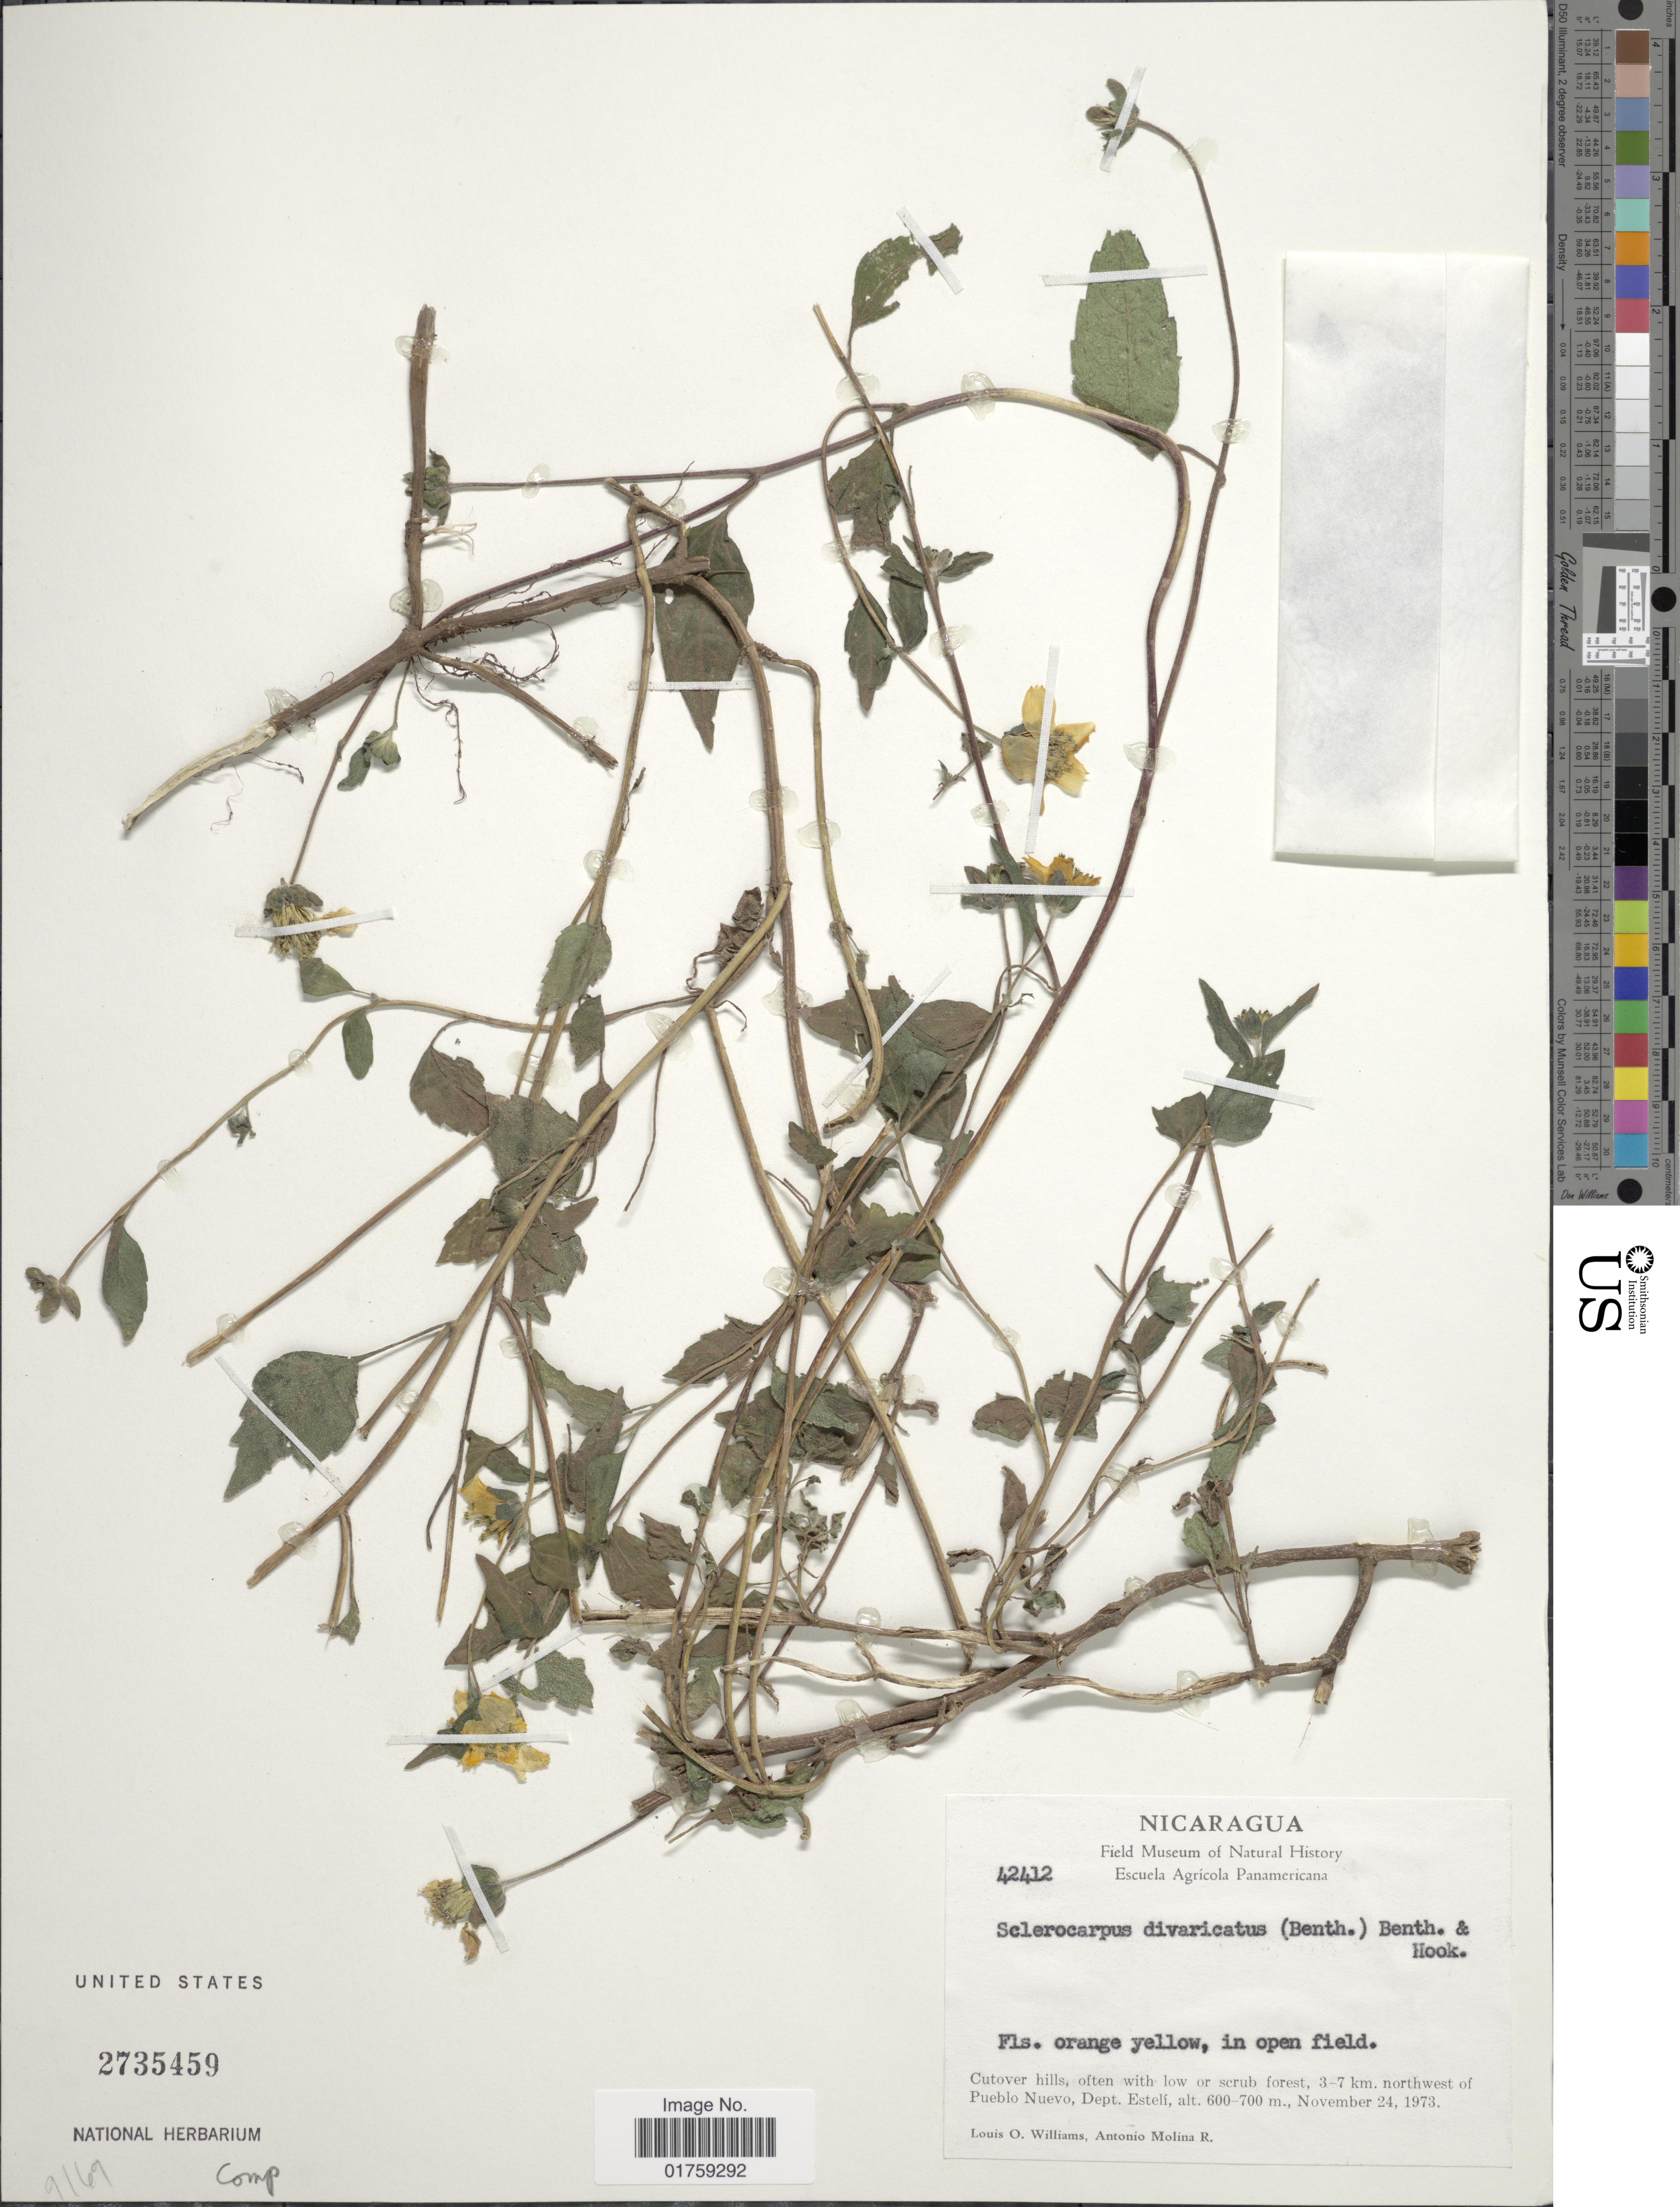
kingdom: Plantae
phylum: Tracheophyta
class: Magnoliopsida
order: Asterales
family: Asteraceae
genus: Sclerocarpus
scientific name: Sclerocarpus divaricatus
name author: (Benth.) Benth. & Hook. f. ex Hemsl.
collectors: L. O. Williams & A. Molina R.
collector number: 42412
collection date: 1973-11-24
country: Nicaragua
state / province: Esteli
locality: Cutover hills, often with low or scrub forest, 3-7 km. noirthwest of Pueblo Nuevo, Dept. Esteli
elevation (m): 600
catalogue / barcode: US 2735459